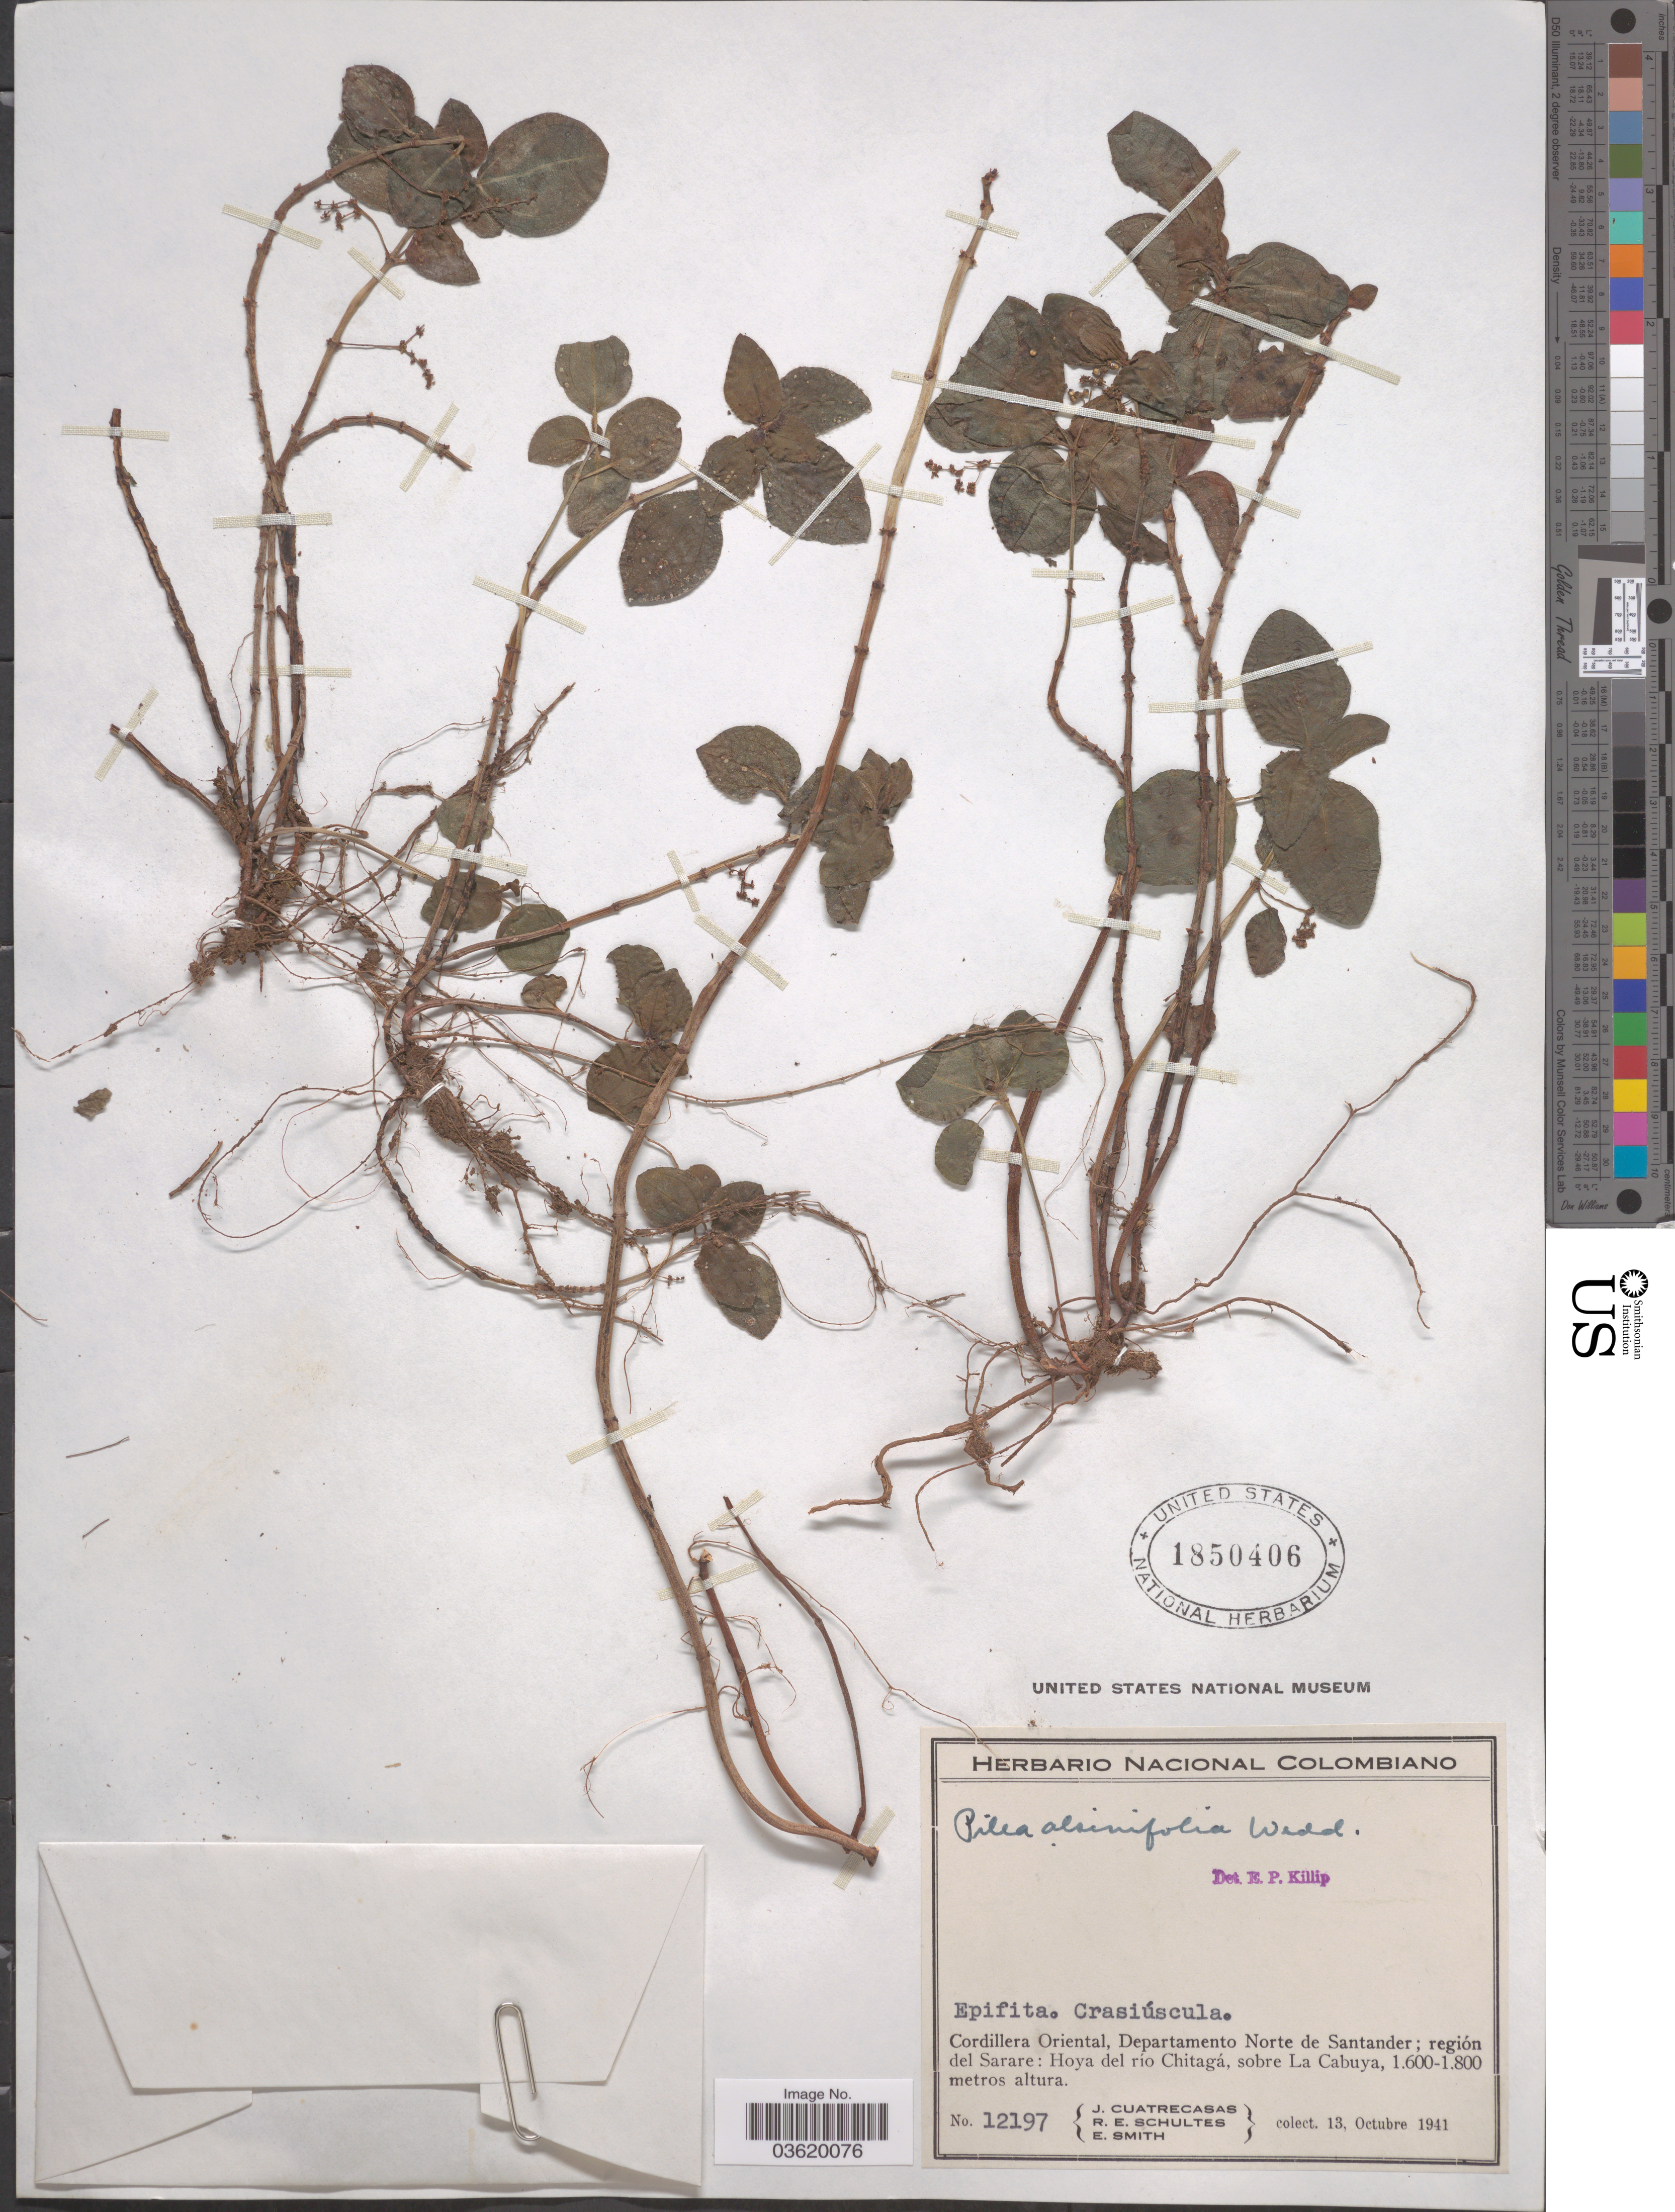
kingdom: Plantae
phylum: Tracheophyta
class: Magnoliopsida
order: Rosales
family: Urticaceae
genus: Pilea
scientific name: Pilea alsinifolia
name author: Wedd.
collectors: J. Cuatrecasas, R. E. Schultes & E. Smith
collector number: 12197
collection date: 1941-10-13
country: Colombia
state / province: Norte de Santander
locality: Cordillera Oriental, Departamento Norte de Santander; región del Sarare: Hoya del río Chitagá, sobre La Cabuya.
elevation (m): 1600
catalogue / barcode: US 1850406